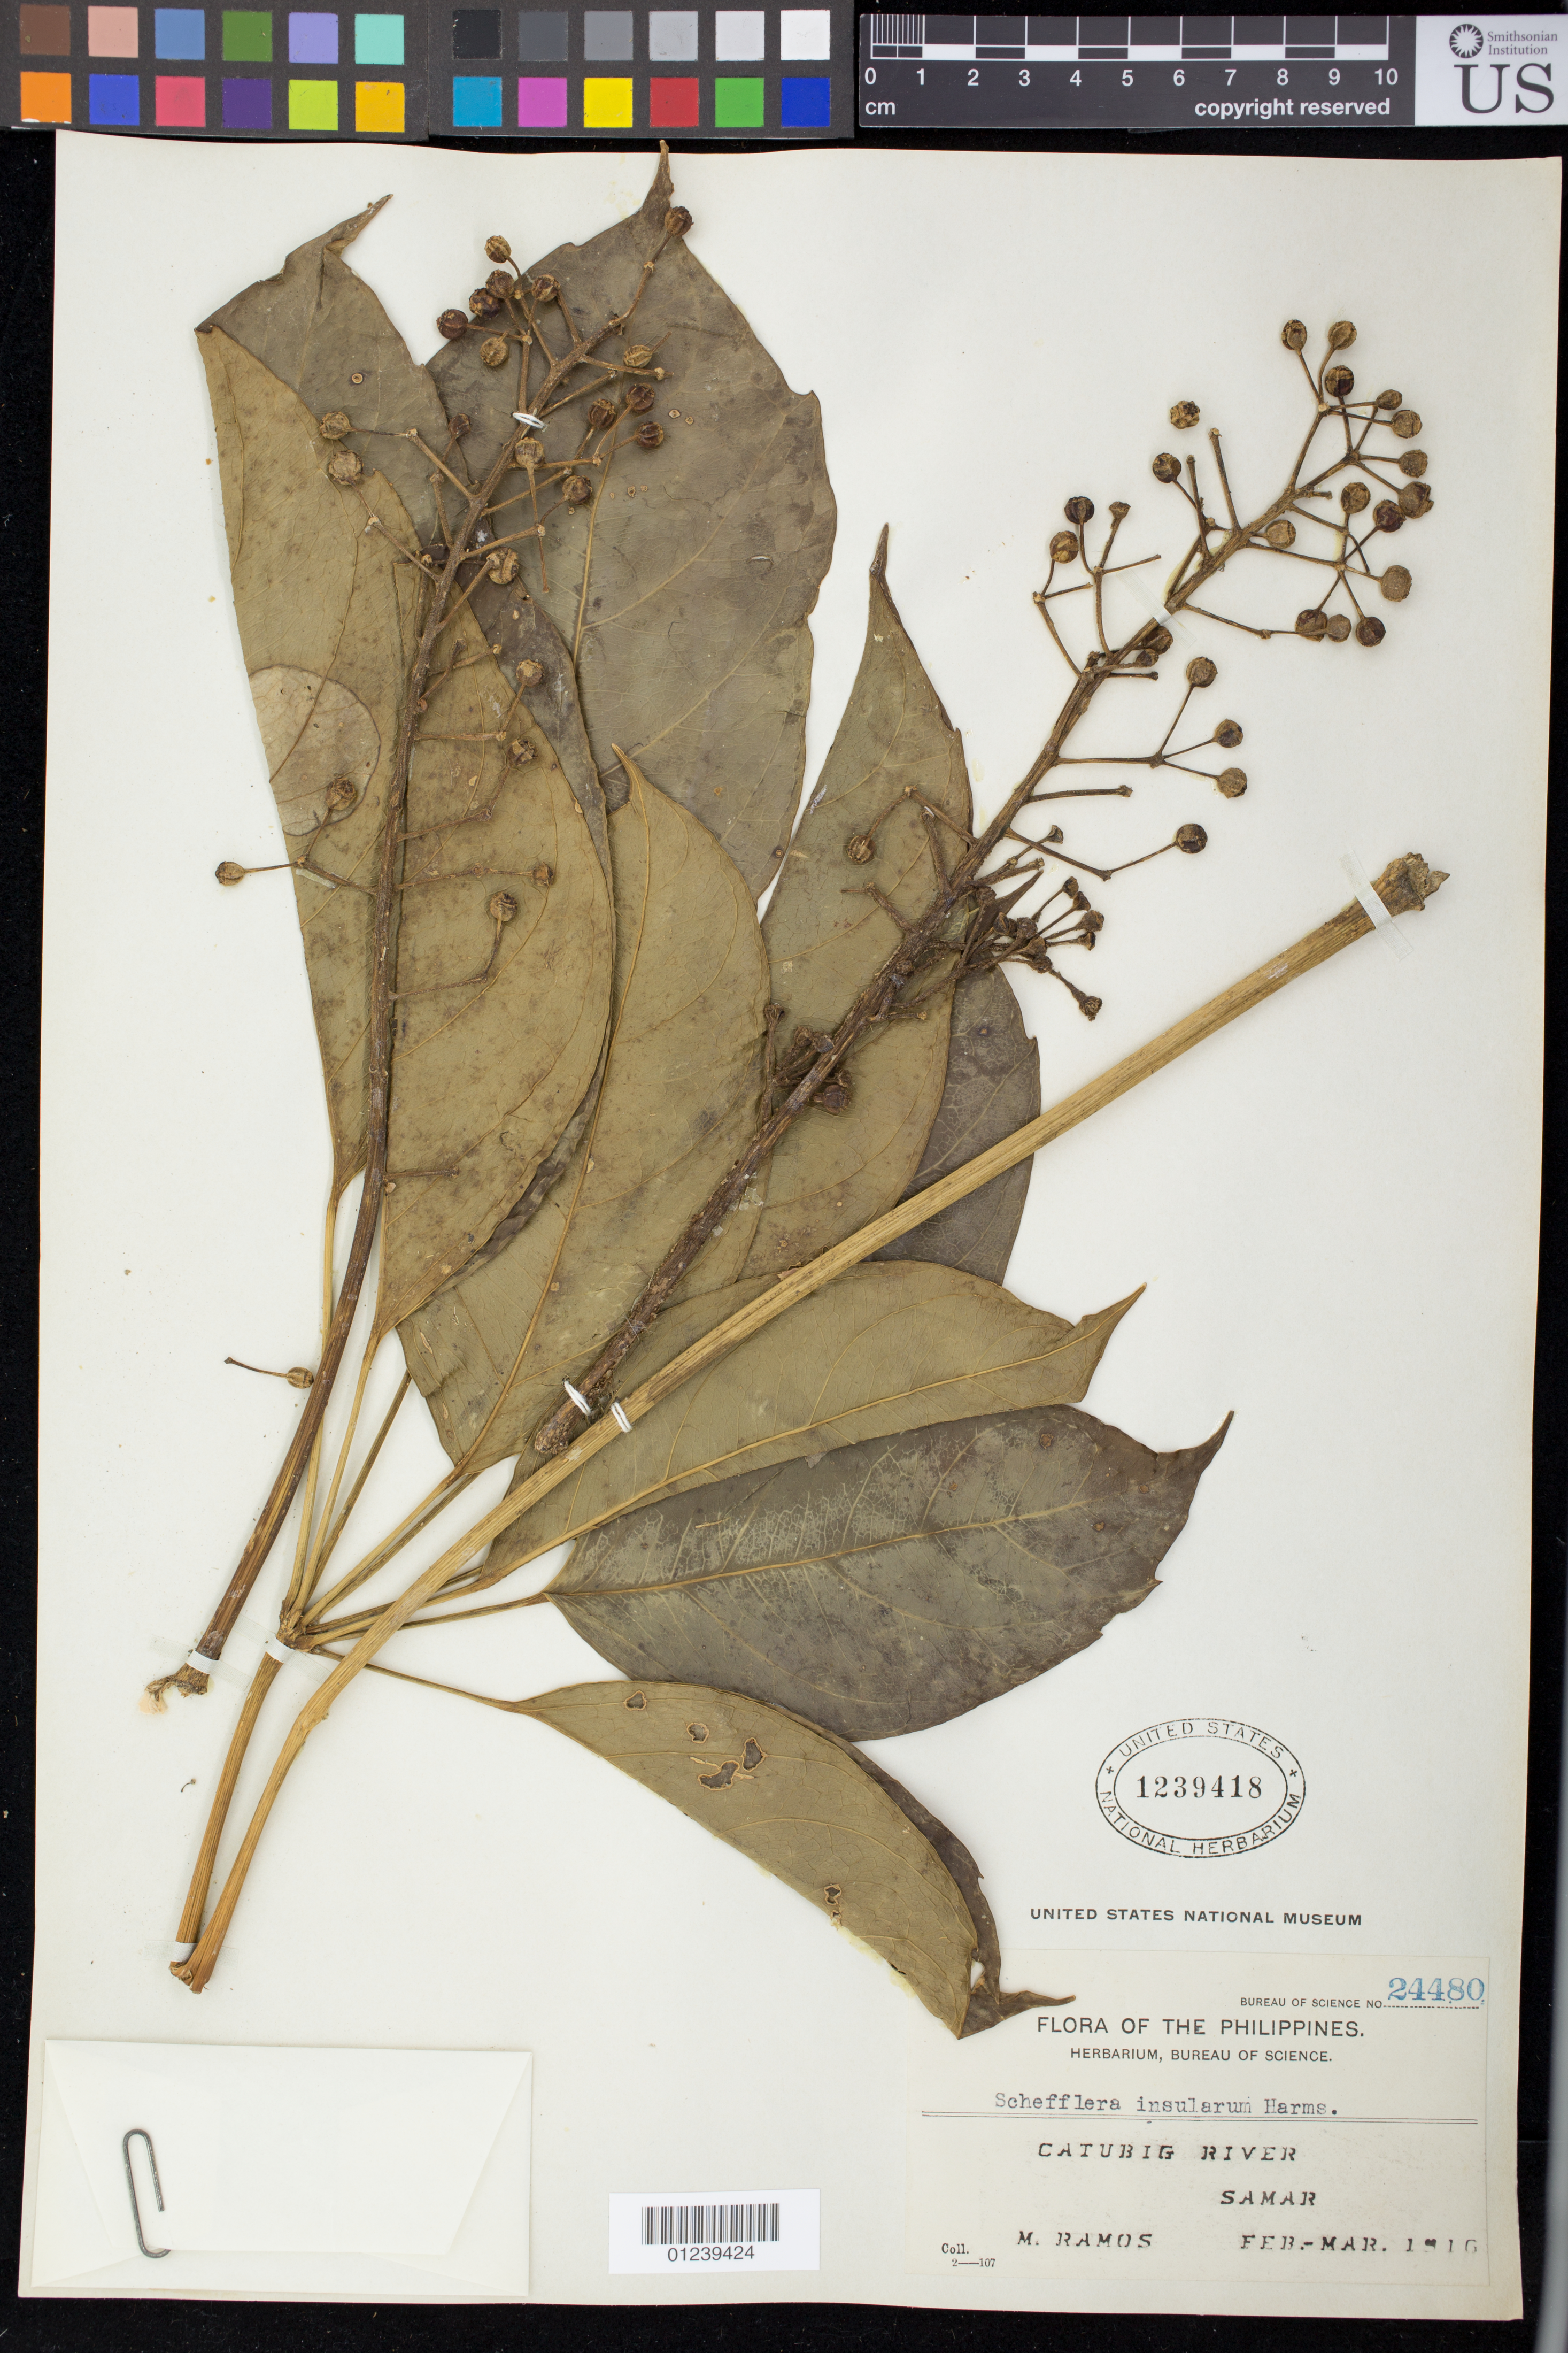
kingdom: Plantae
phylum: Tracheophyta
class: Magnoliopsida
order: Apiales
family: Araliaceae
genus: Schefflera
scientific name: Schefflera insularum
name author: (Seem.) Harms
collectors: M. Ramos & M. Ramos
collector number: Bur. Sci. 24480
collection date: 1916-02/1916-03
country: Philippines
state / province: Eastern Visayas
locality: Catubig River, Samar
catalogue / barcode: US 1239418